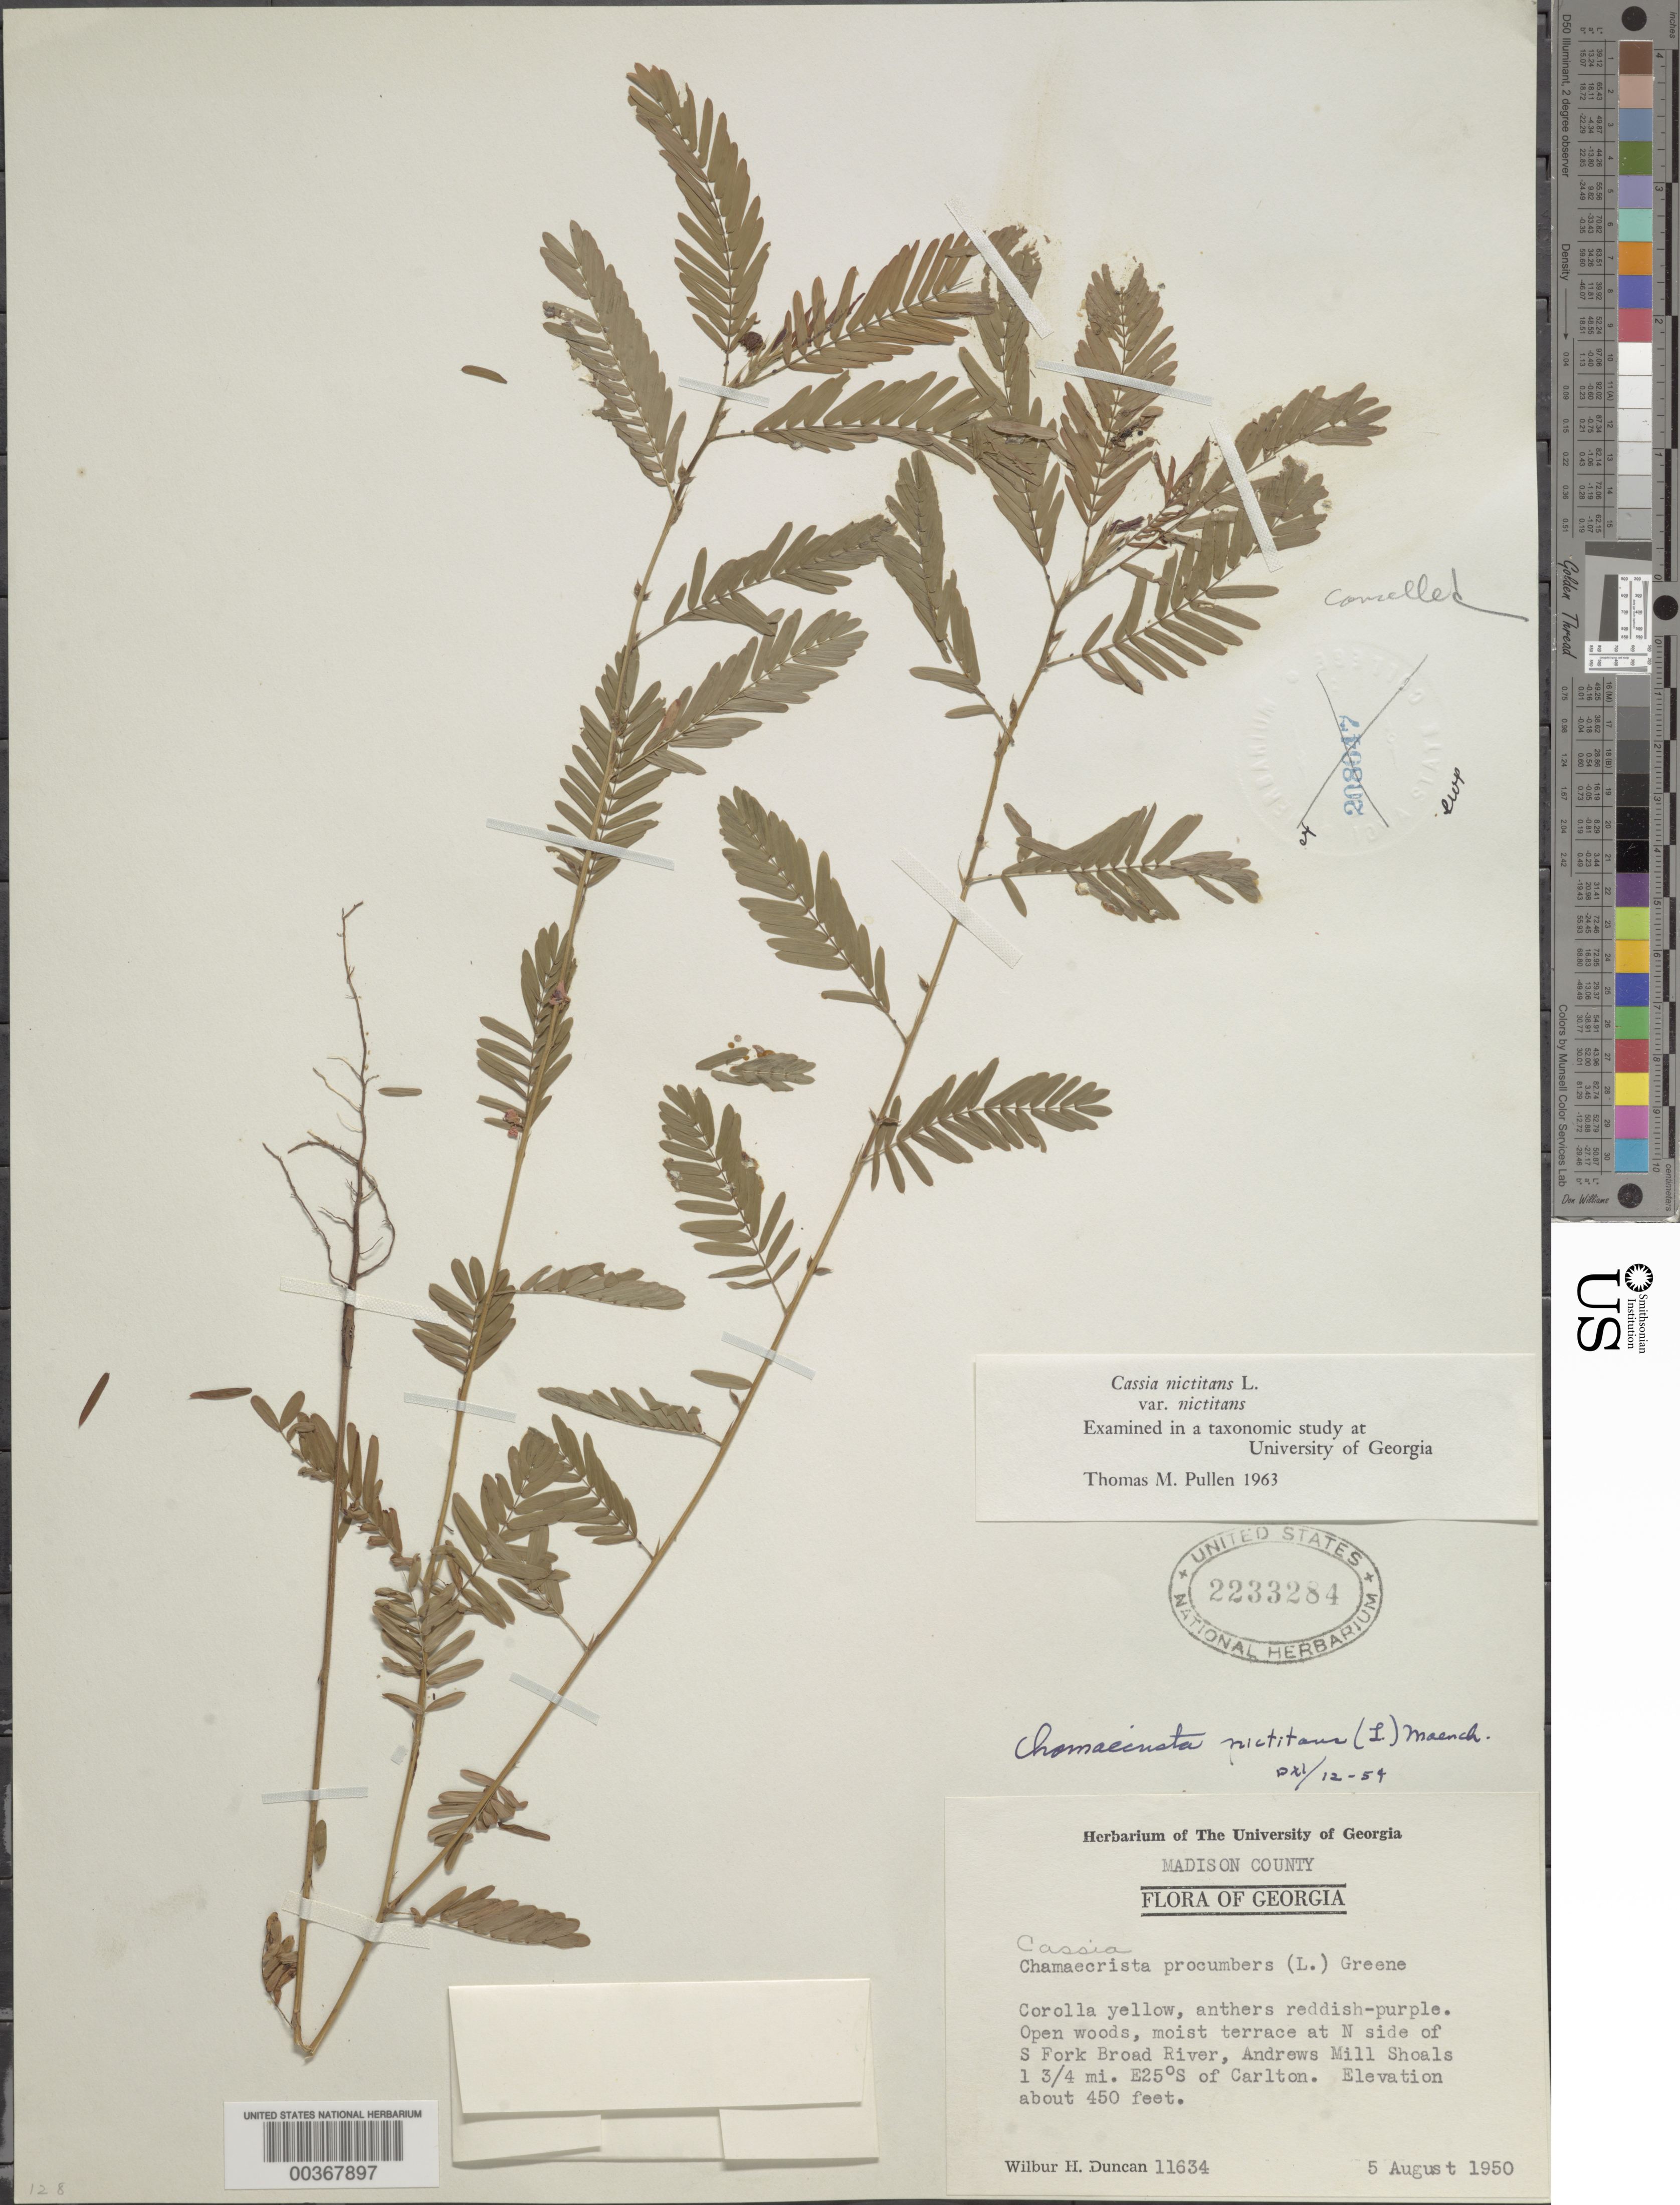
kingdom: Plantae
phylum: Tracheophyta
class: Magnoliopsida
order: Fabales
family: Fabaceae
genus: Chamaecrista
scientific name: Chamaecrista nictitans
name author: (L.) Moench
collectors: W. H. Duncan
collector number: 11634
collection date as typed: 05 Aug 1950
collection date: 1950-08-05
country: United States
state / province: Georgia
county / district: Madison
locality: N side of s fork broad river, andrews mill shoals 1.75 mi s of carlton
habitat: Open woods, moist terrace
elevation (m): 137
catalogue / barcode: US 2233284